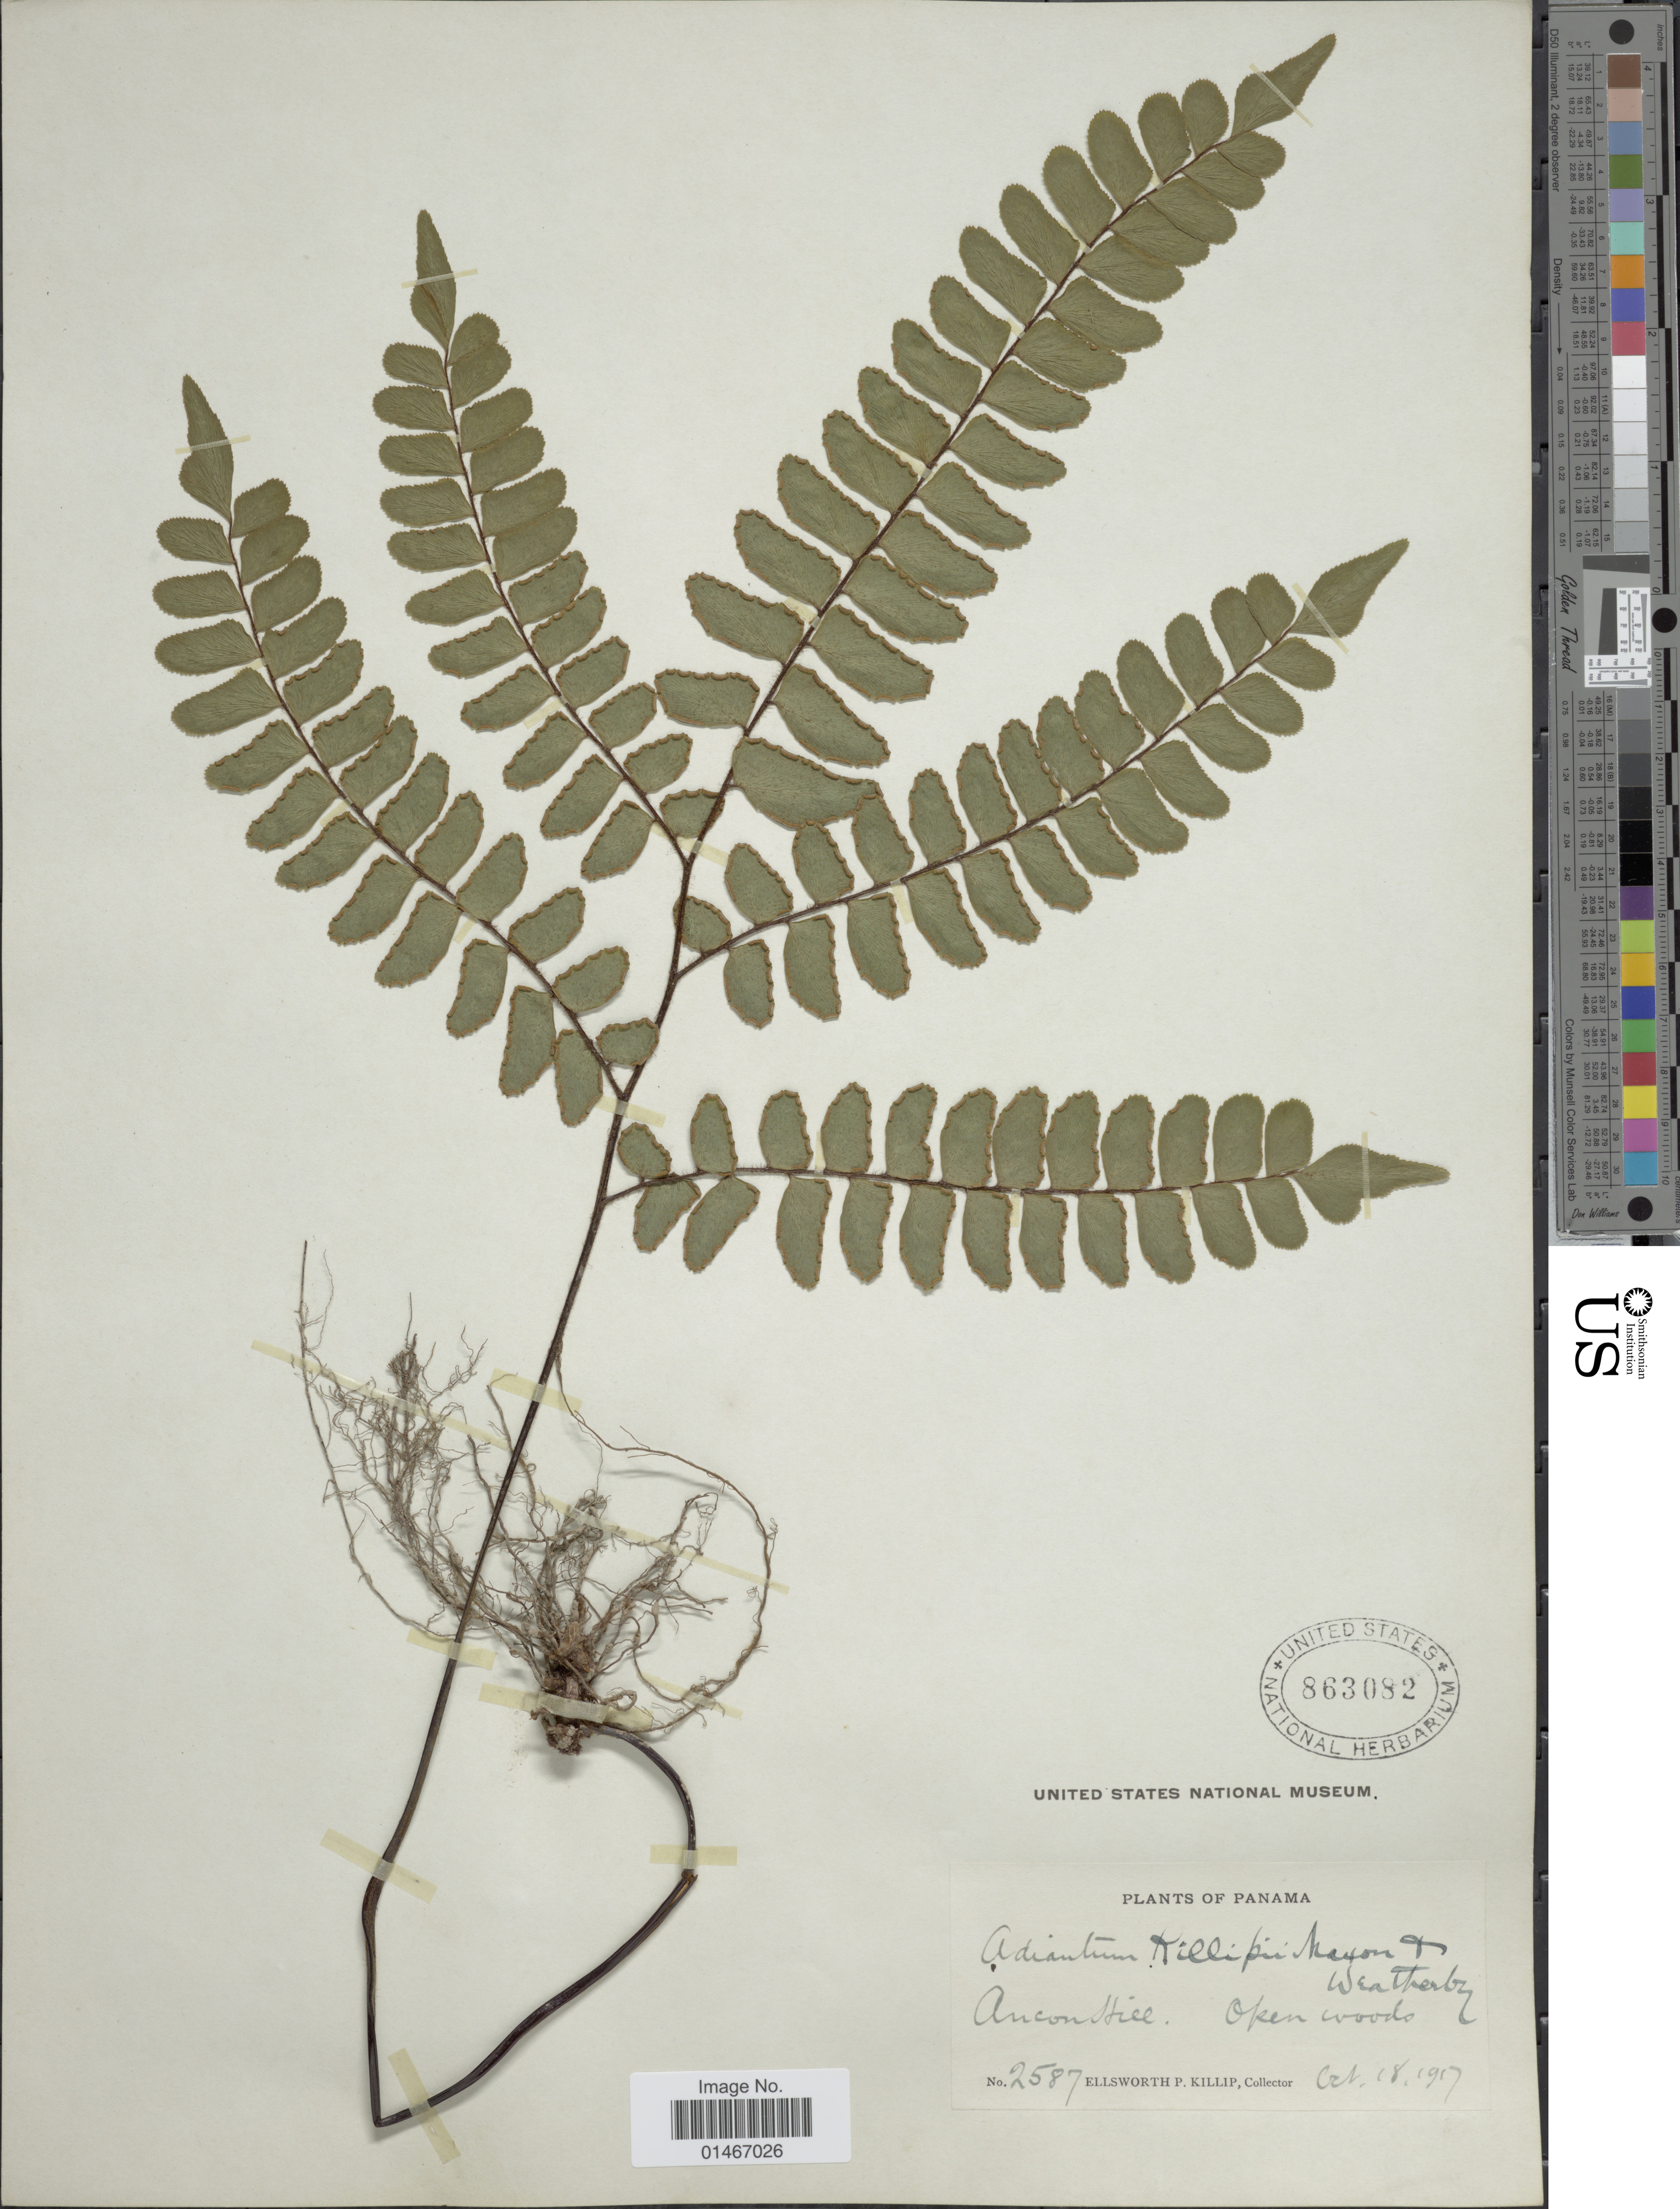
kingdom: Plantae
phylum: Tracheophyta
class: Polypodiopsida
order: Polypodiales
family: Pteridaceae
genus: Adiantum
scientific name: Adiantum killipii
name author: Maxon & Weath.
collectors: E. P. Killip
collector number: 2587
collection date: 1917-10-18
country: Panama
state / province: Panamá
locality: Ancon Hill.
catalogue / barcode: US 863082